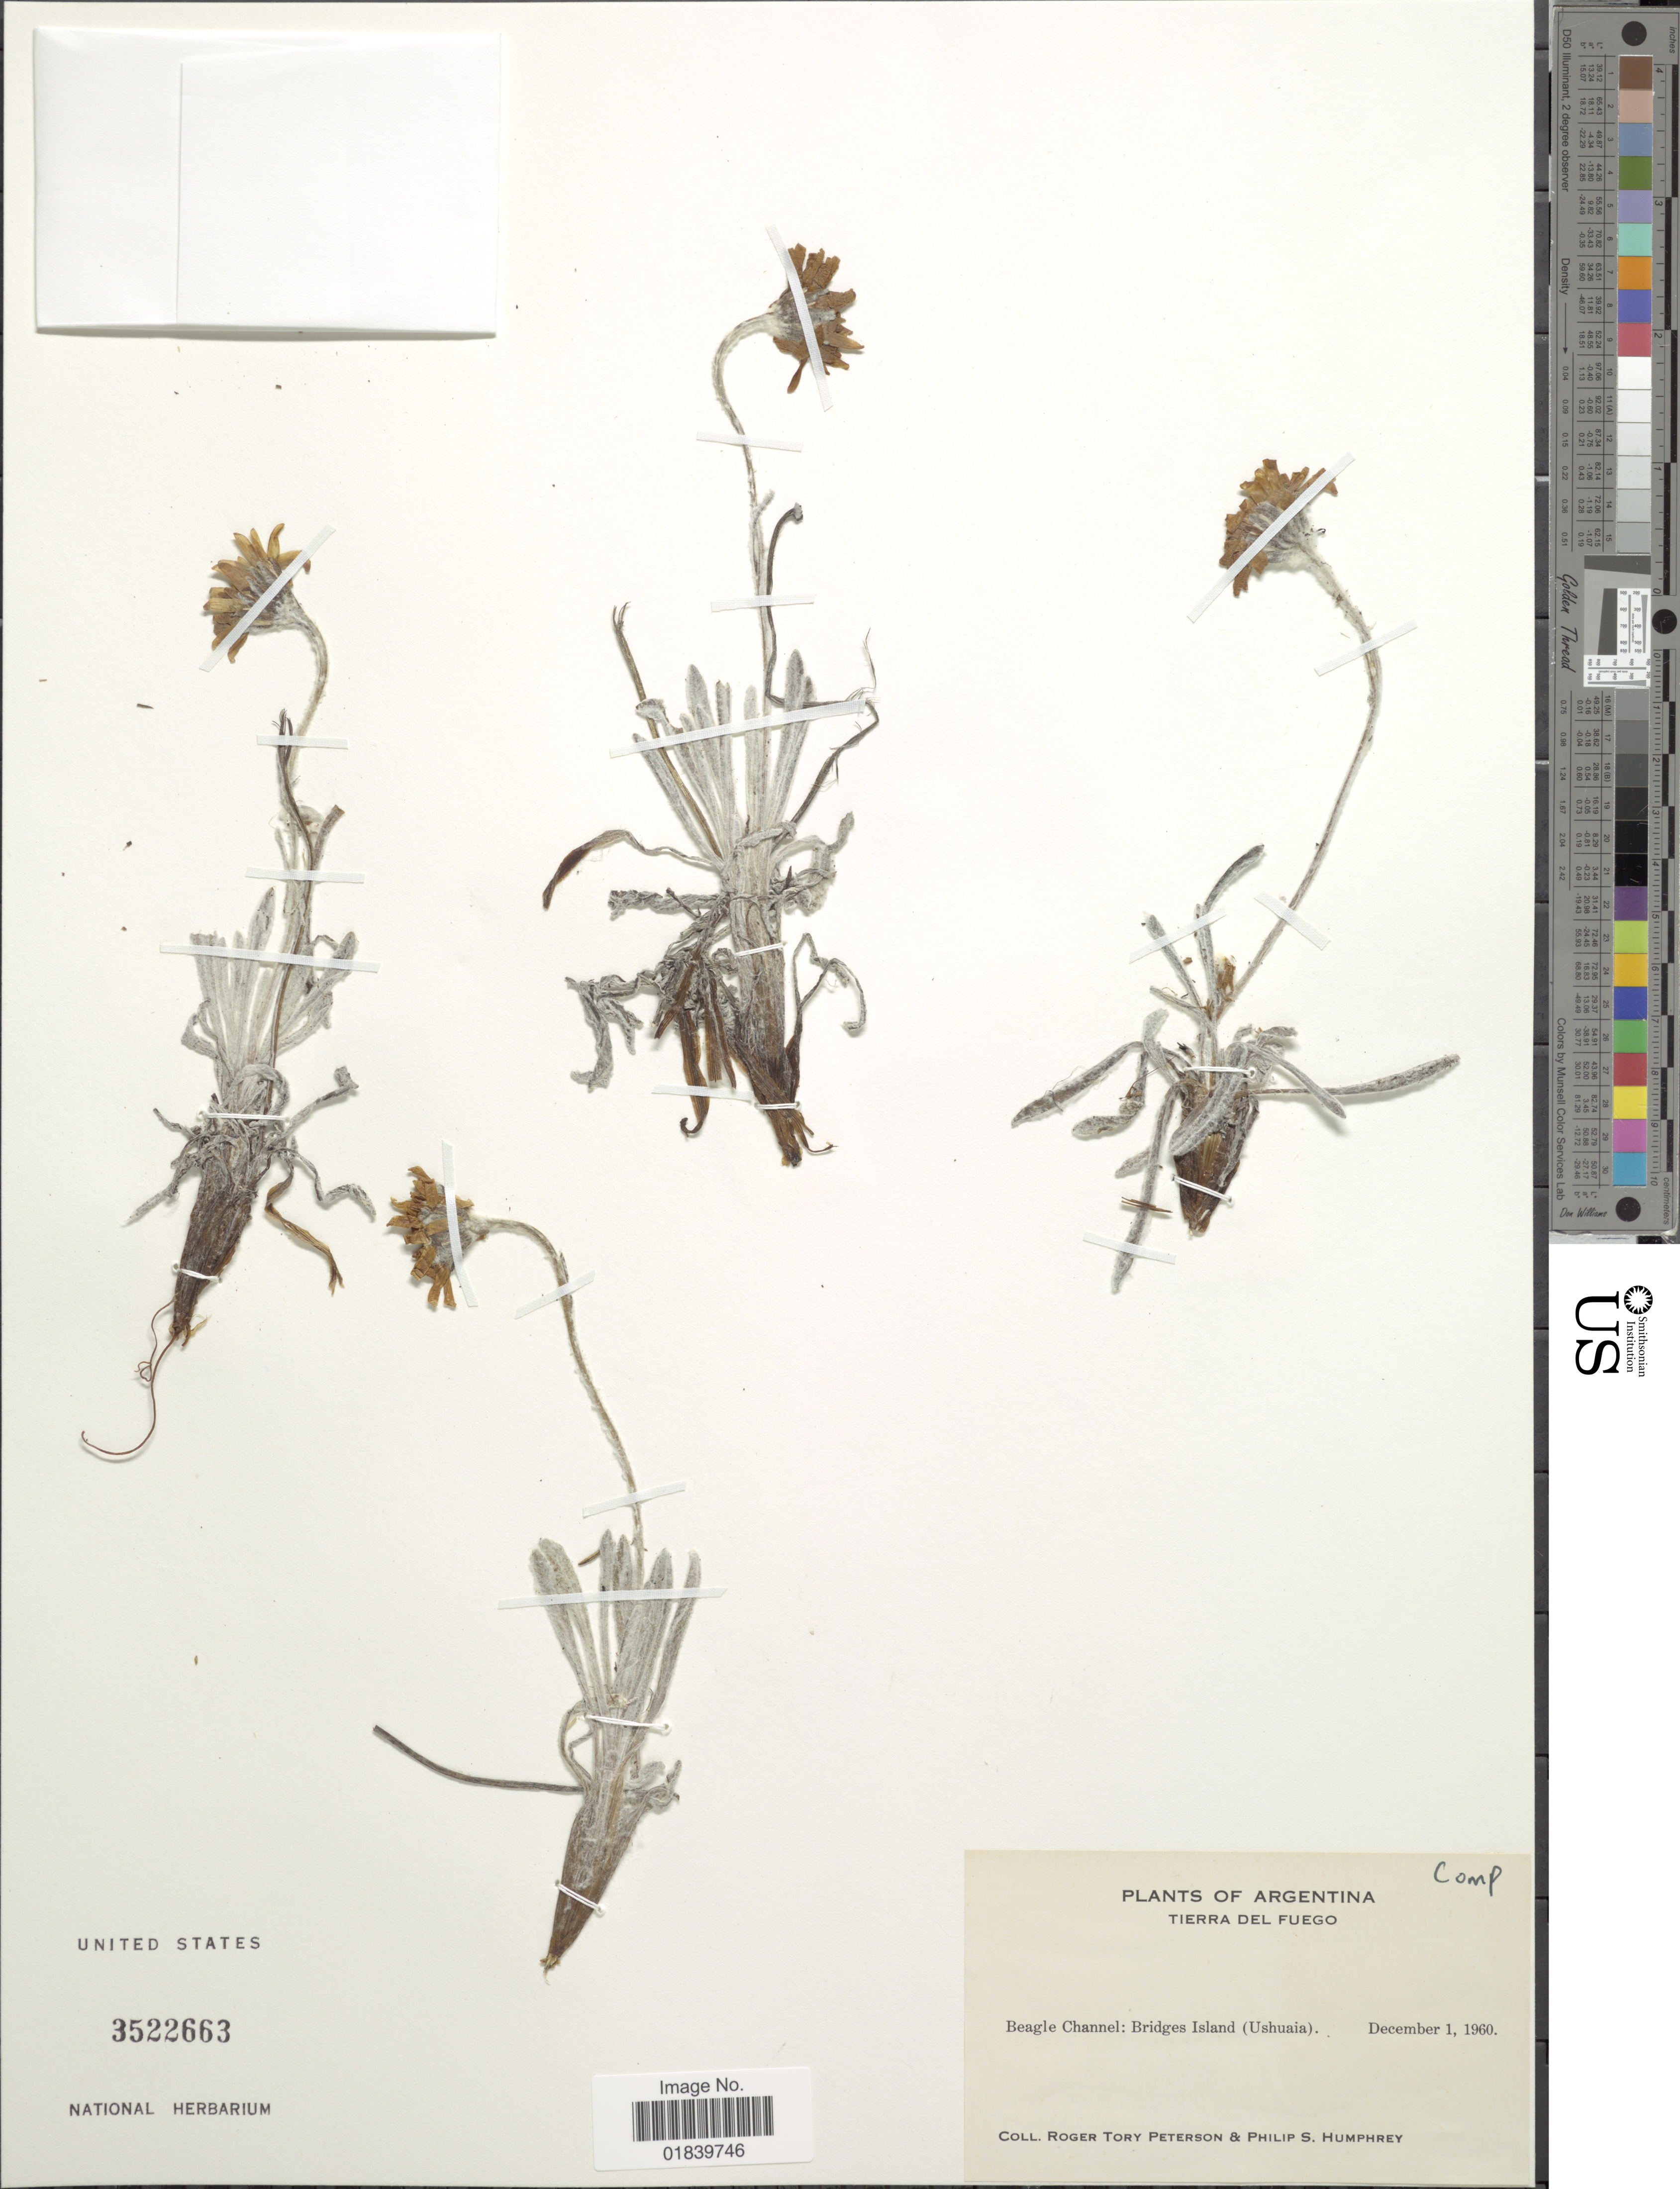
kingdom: Plantae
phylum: Tracheophyta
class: Magnoliopsida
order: Asterales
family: Asteraceae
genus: Senecio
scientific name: Senecio sp.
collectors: R. Peterson & P. Humphrey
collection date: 1960-12-01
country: Argentina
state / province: Tierra del Fuego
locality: Beagle Channel: Bridges Island (Ushuaia). Tierra del Fuego.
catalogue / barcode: US 3522663